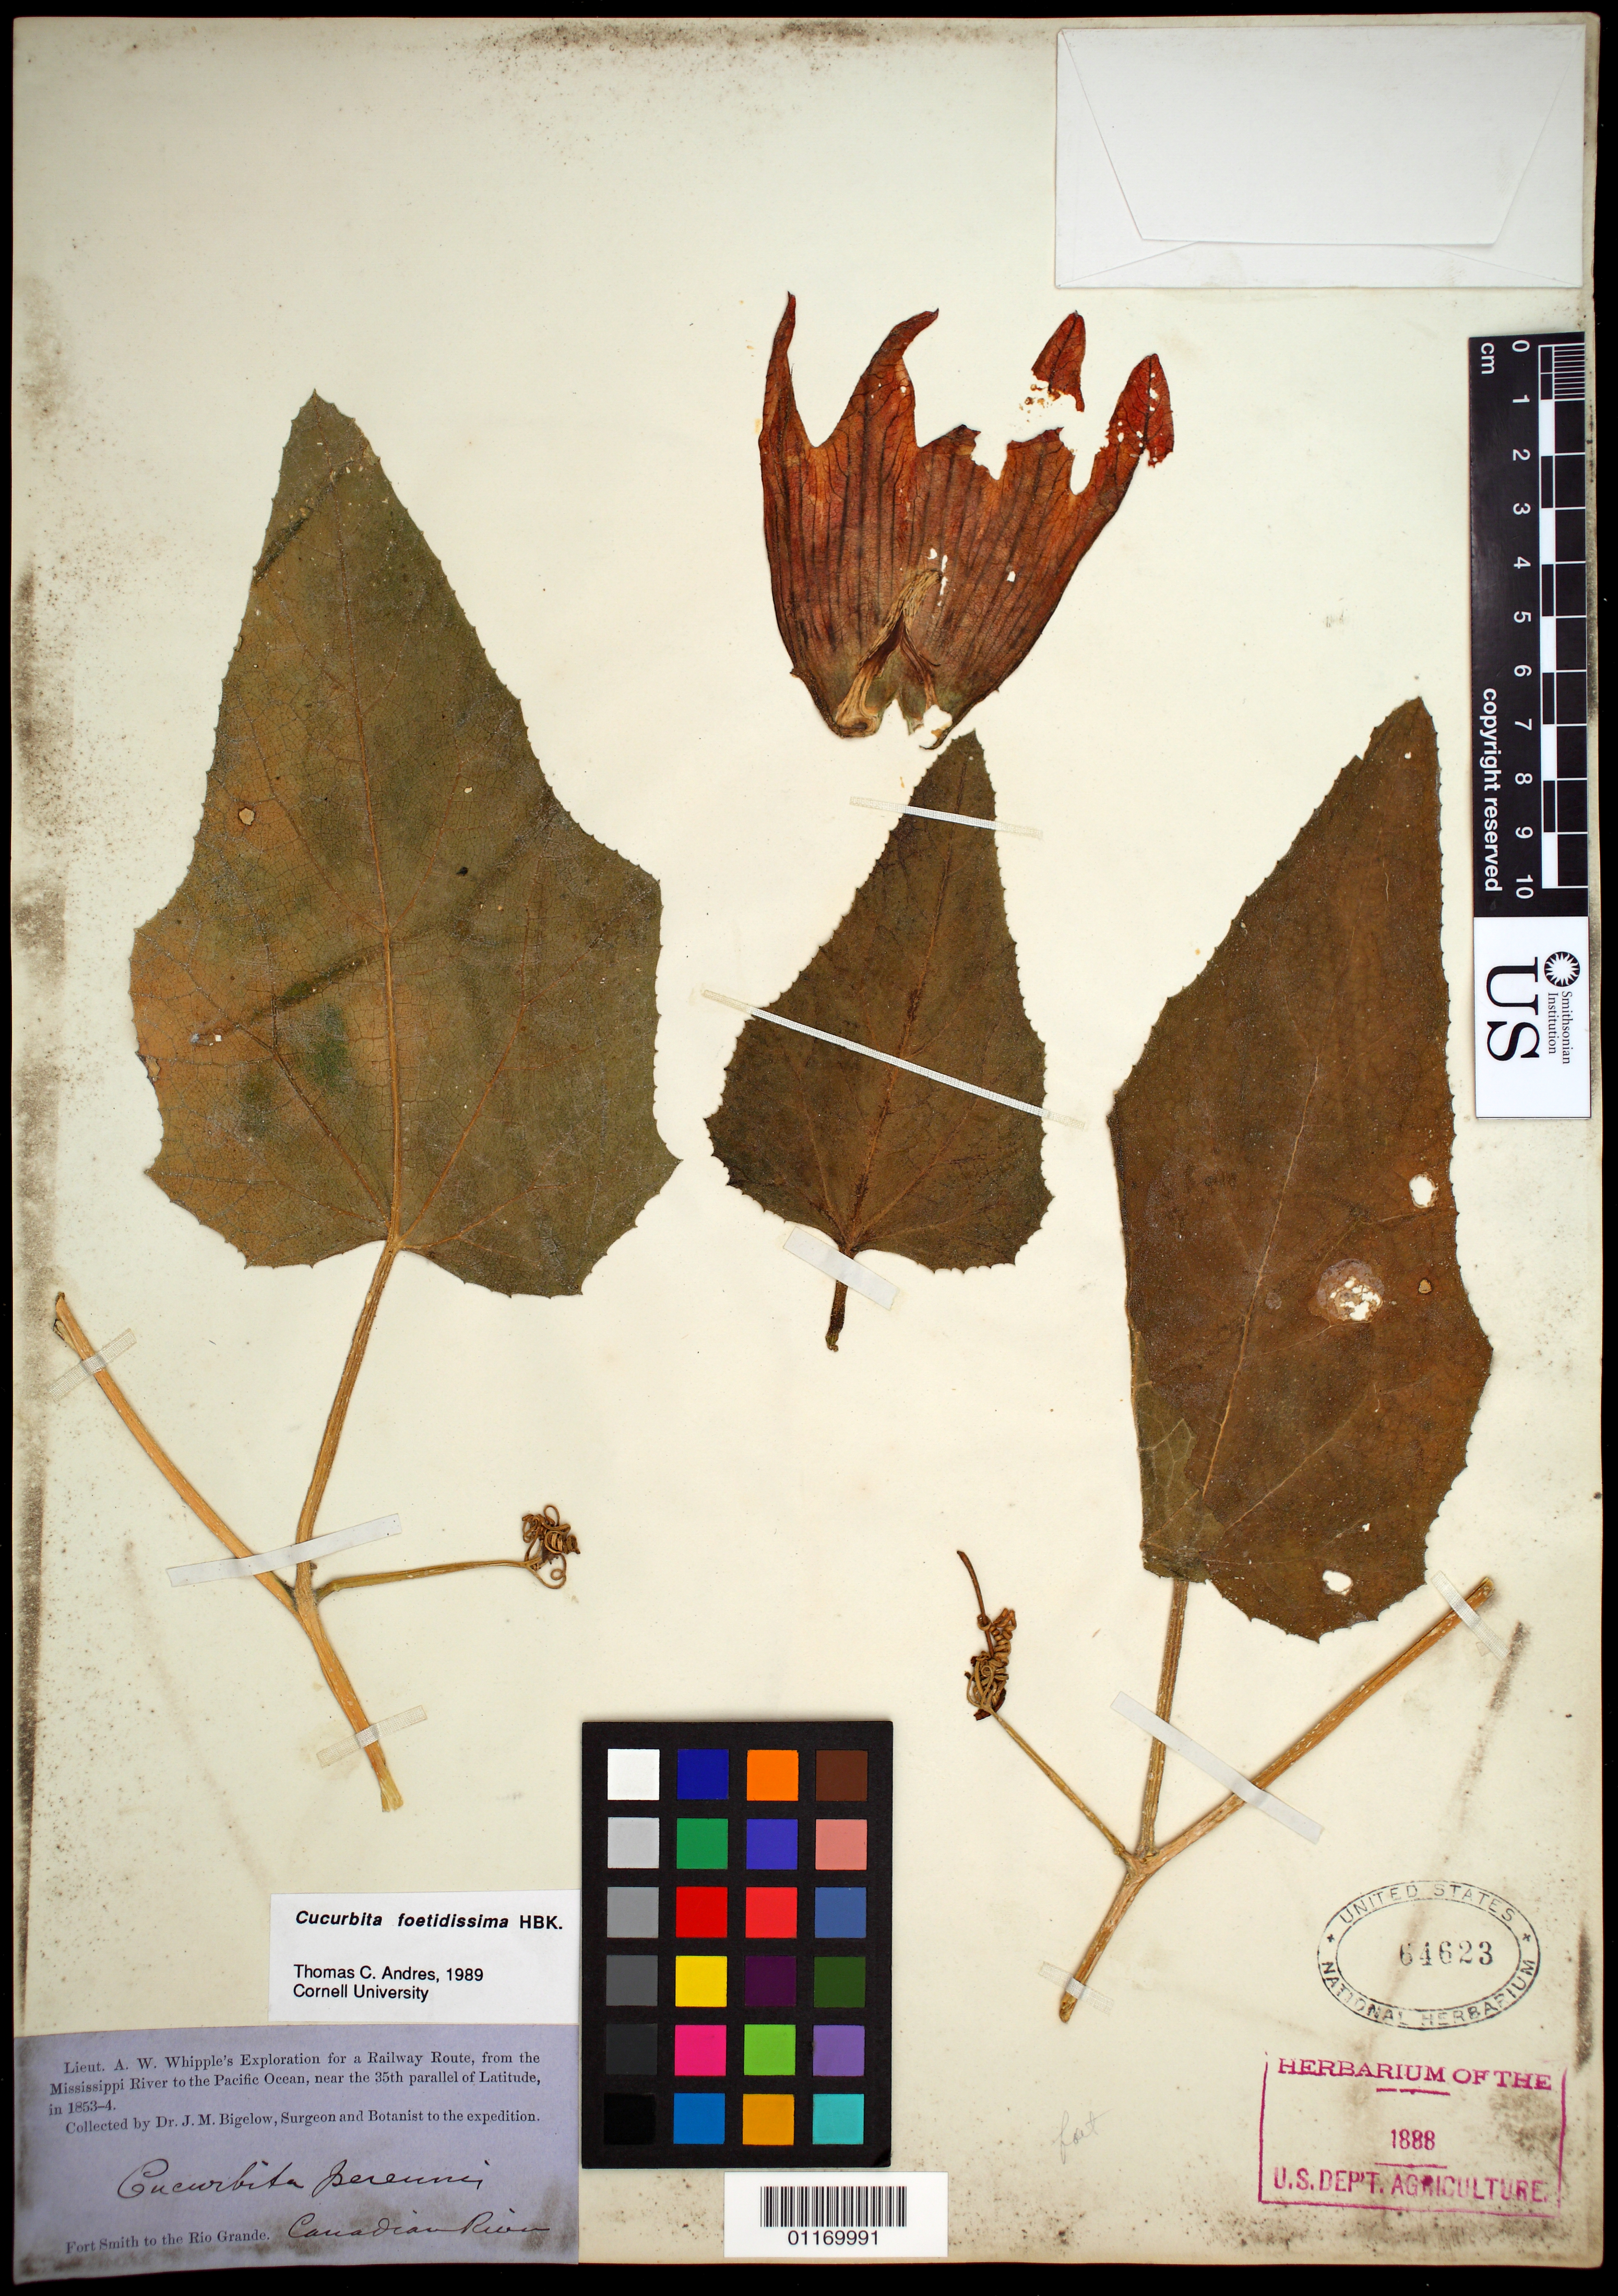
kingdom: Plantae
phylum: Tracheophyta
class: Magnoliopsida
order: Cucurbitales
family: Cucurbitaceae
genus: Cucurbita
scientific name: Cucurbita foetidissima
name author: Kunth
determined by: Anders., T.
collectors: J. M. Bigelow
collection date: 1853/1854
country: United States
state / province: Oklahoma / Texas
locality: Canadian River (Fort Smith to the Rio Grande)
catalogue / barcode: US 64623